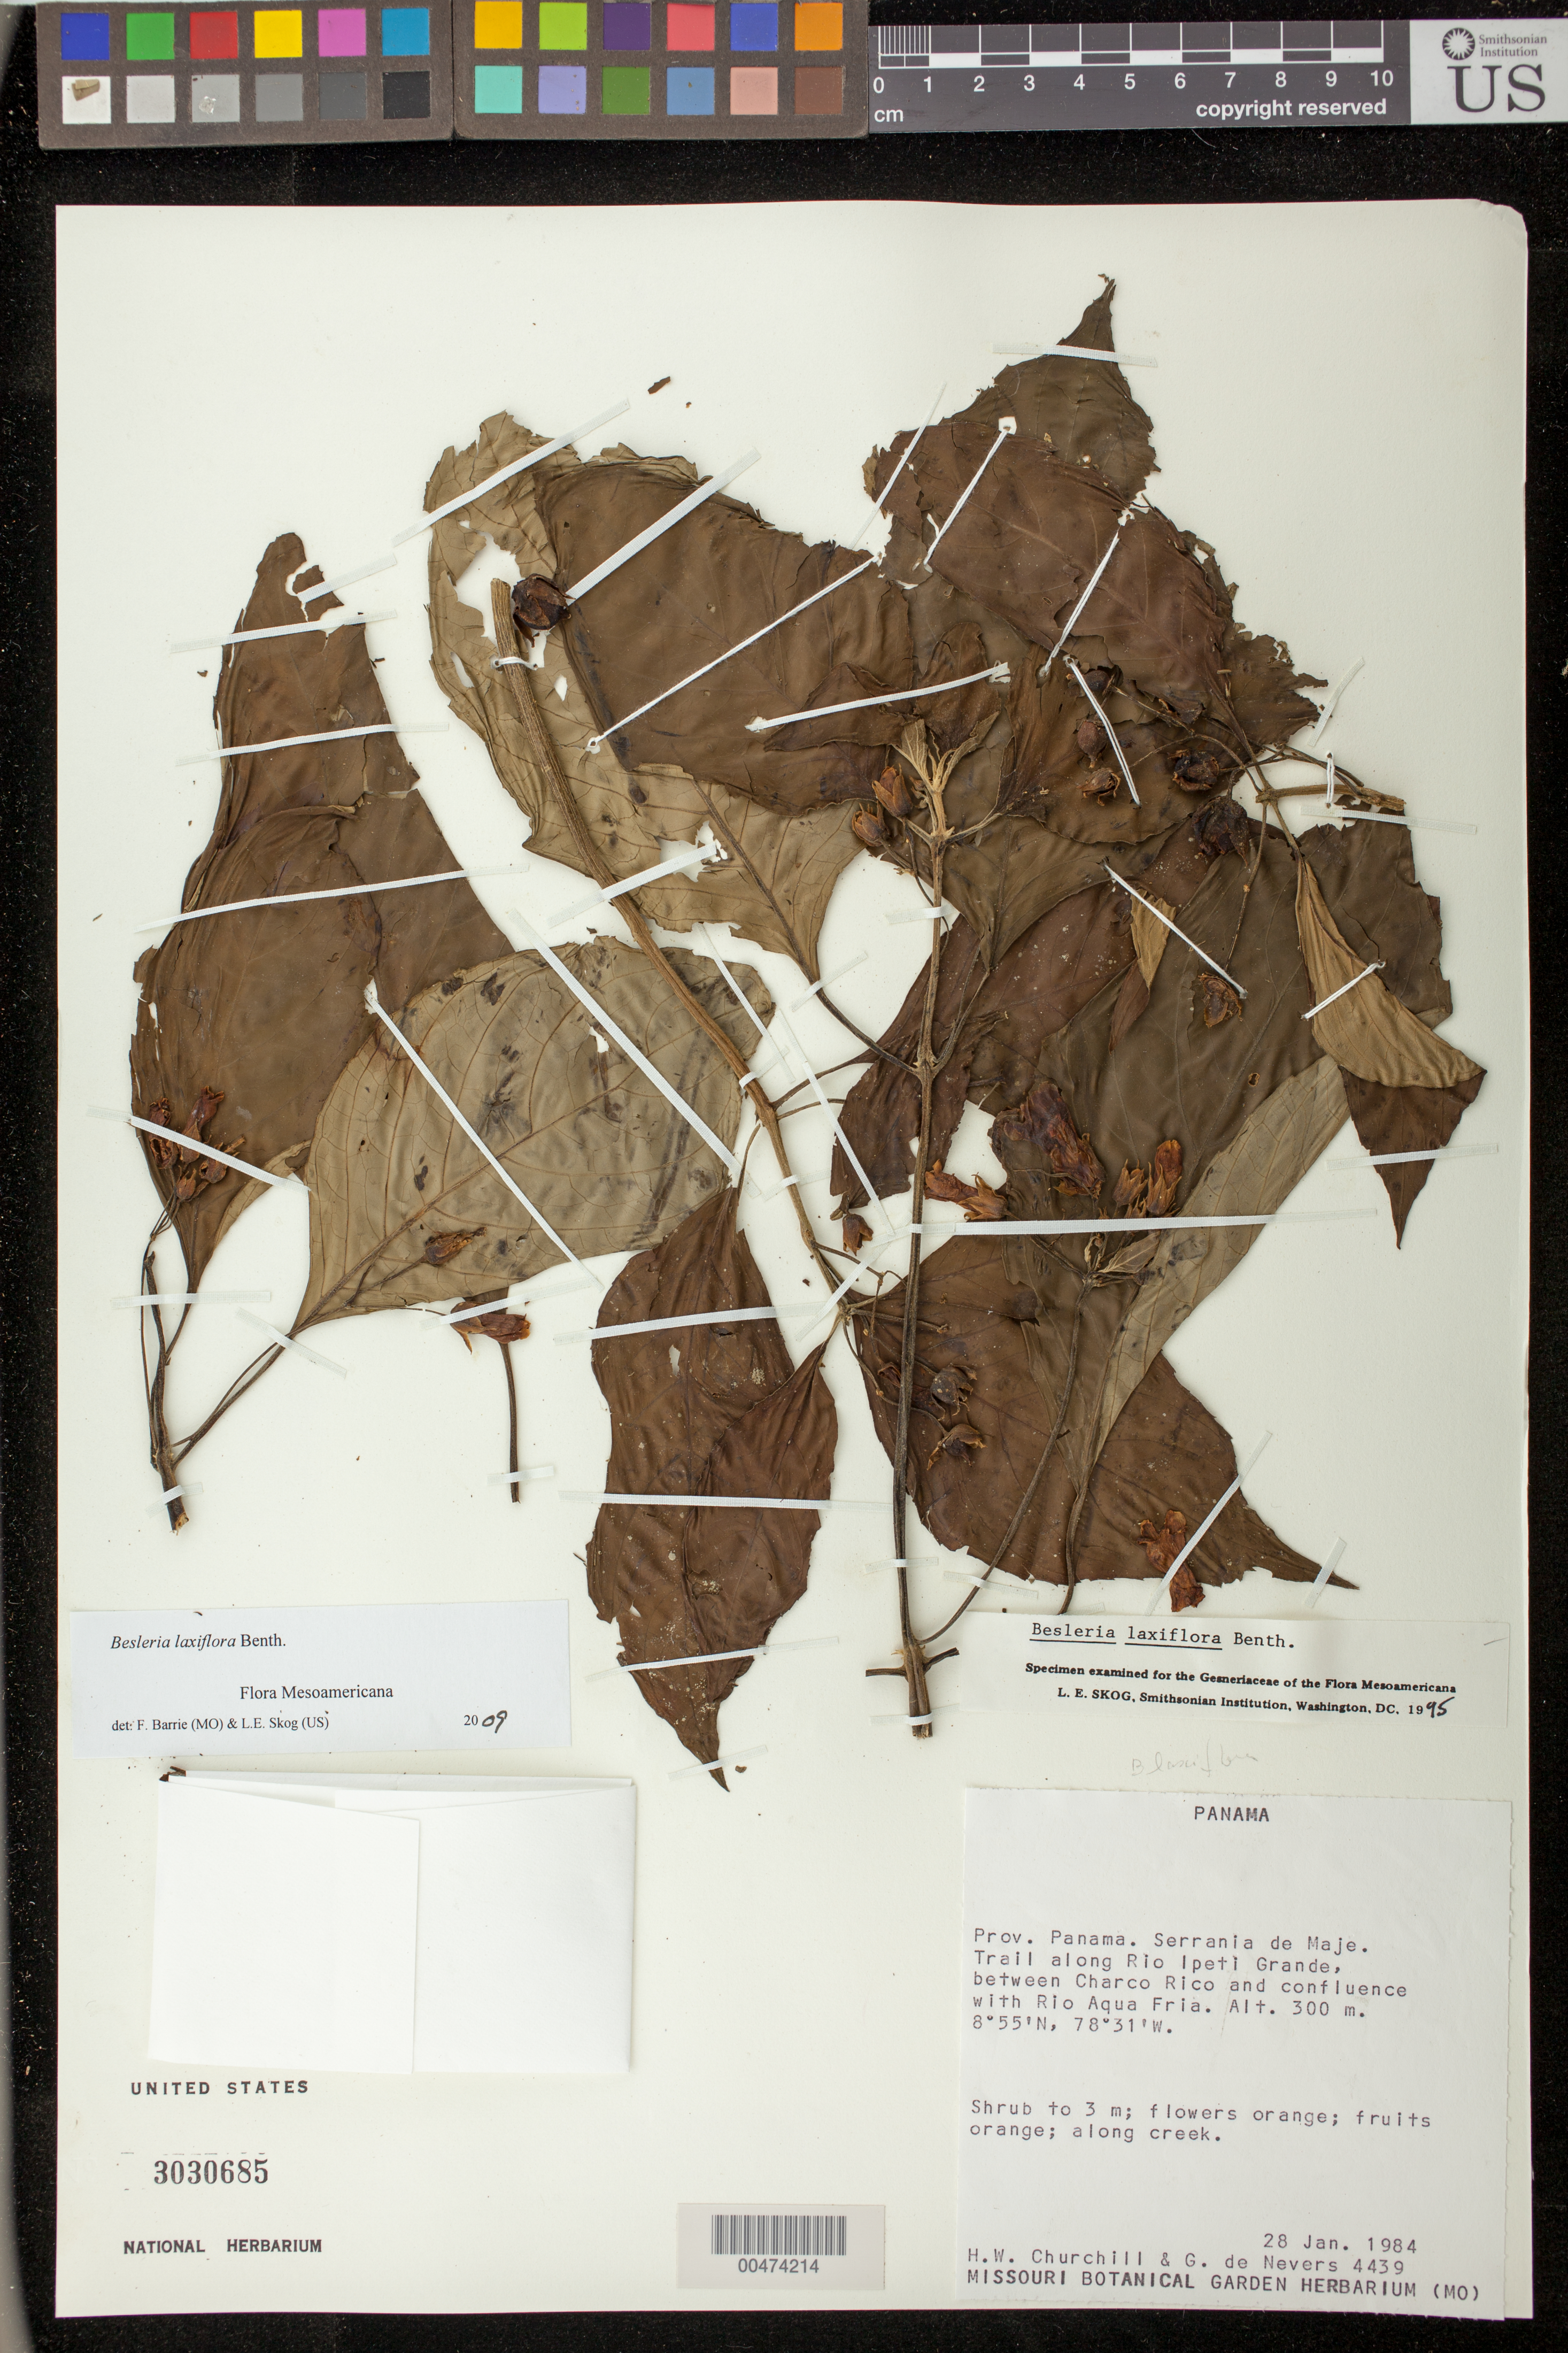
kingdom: Plantae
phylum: Tracheophyta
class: Magnoliopsida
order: Lamiales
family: Gesneriaceae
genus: Besleria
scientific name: Besleria laxiflora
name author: Benth.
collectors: H. Churchill & G. C. de Nevers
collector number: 4439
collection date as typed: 28 Jan 1984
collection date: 1984-01-28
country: Panama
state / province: Panamá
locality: Serrania de Maje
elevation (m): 300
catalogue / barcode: US 3030685